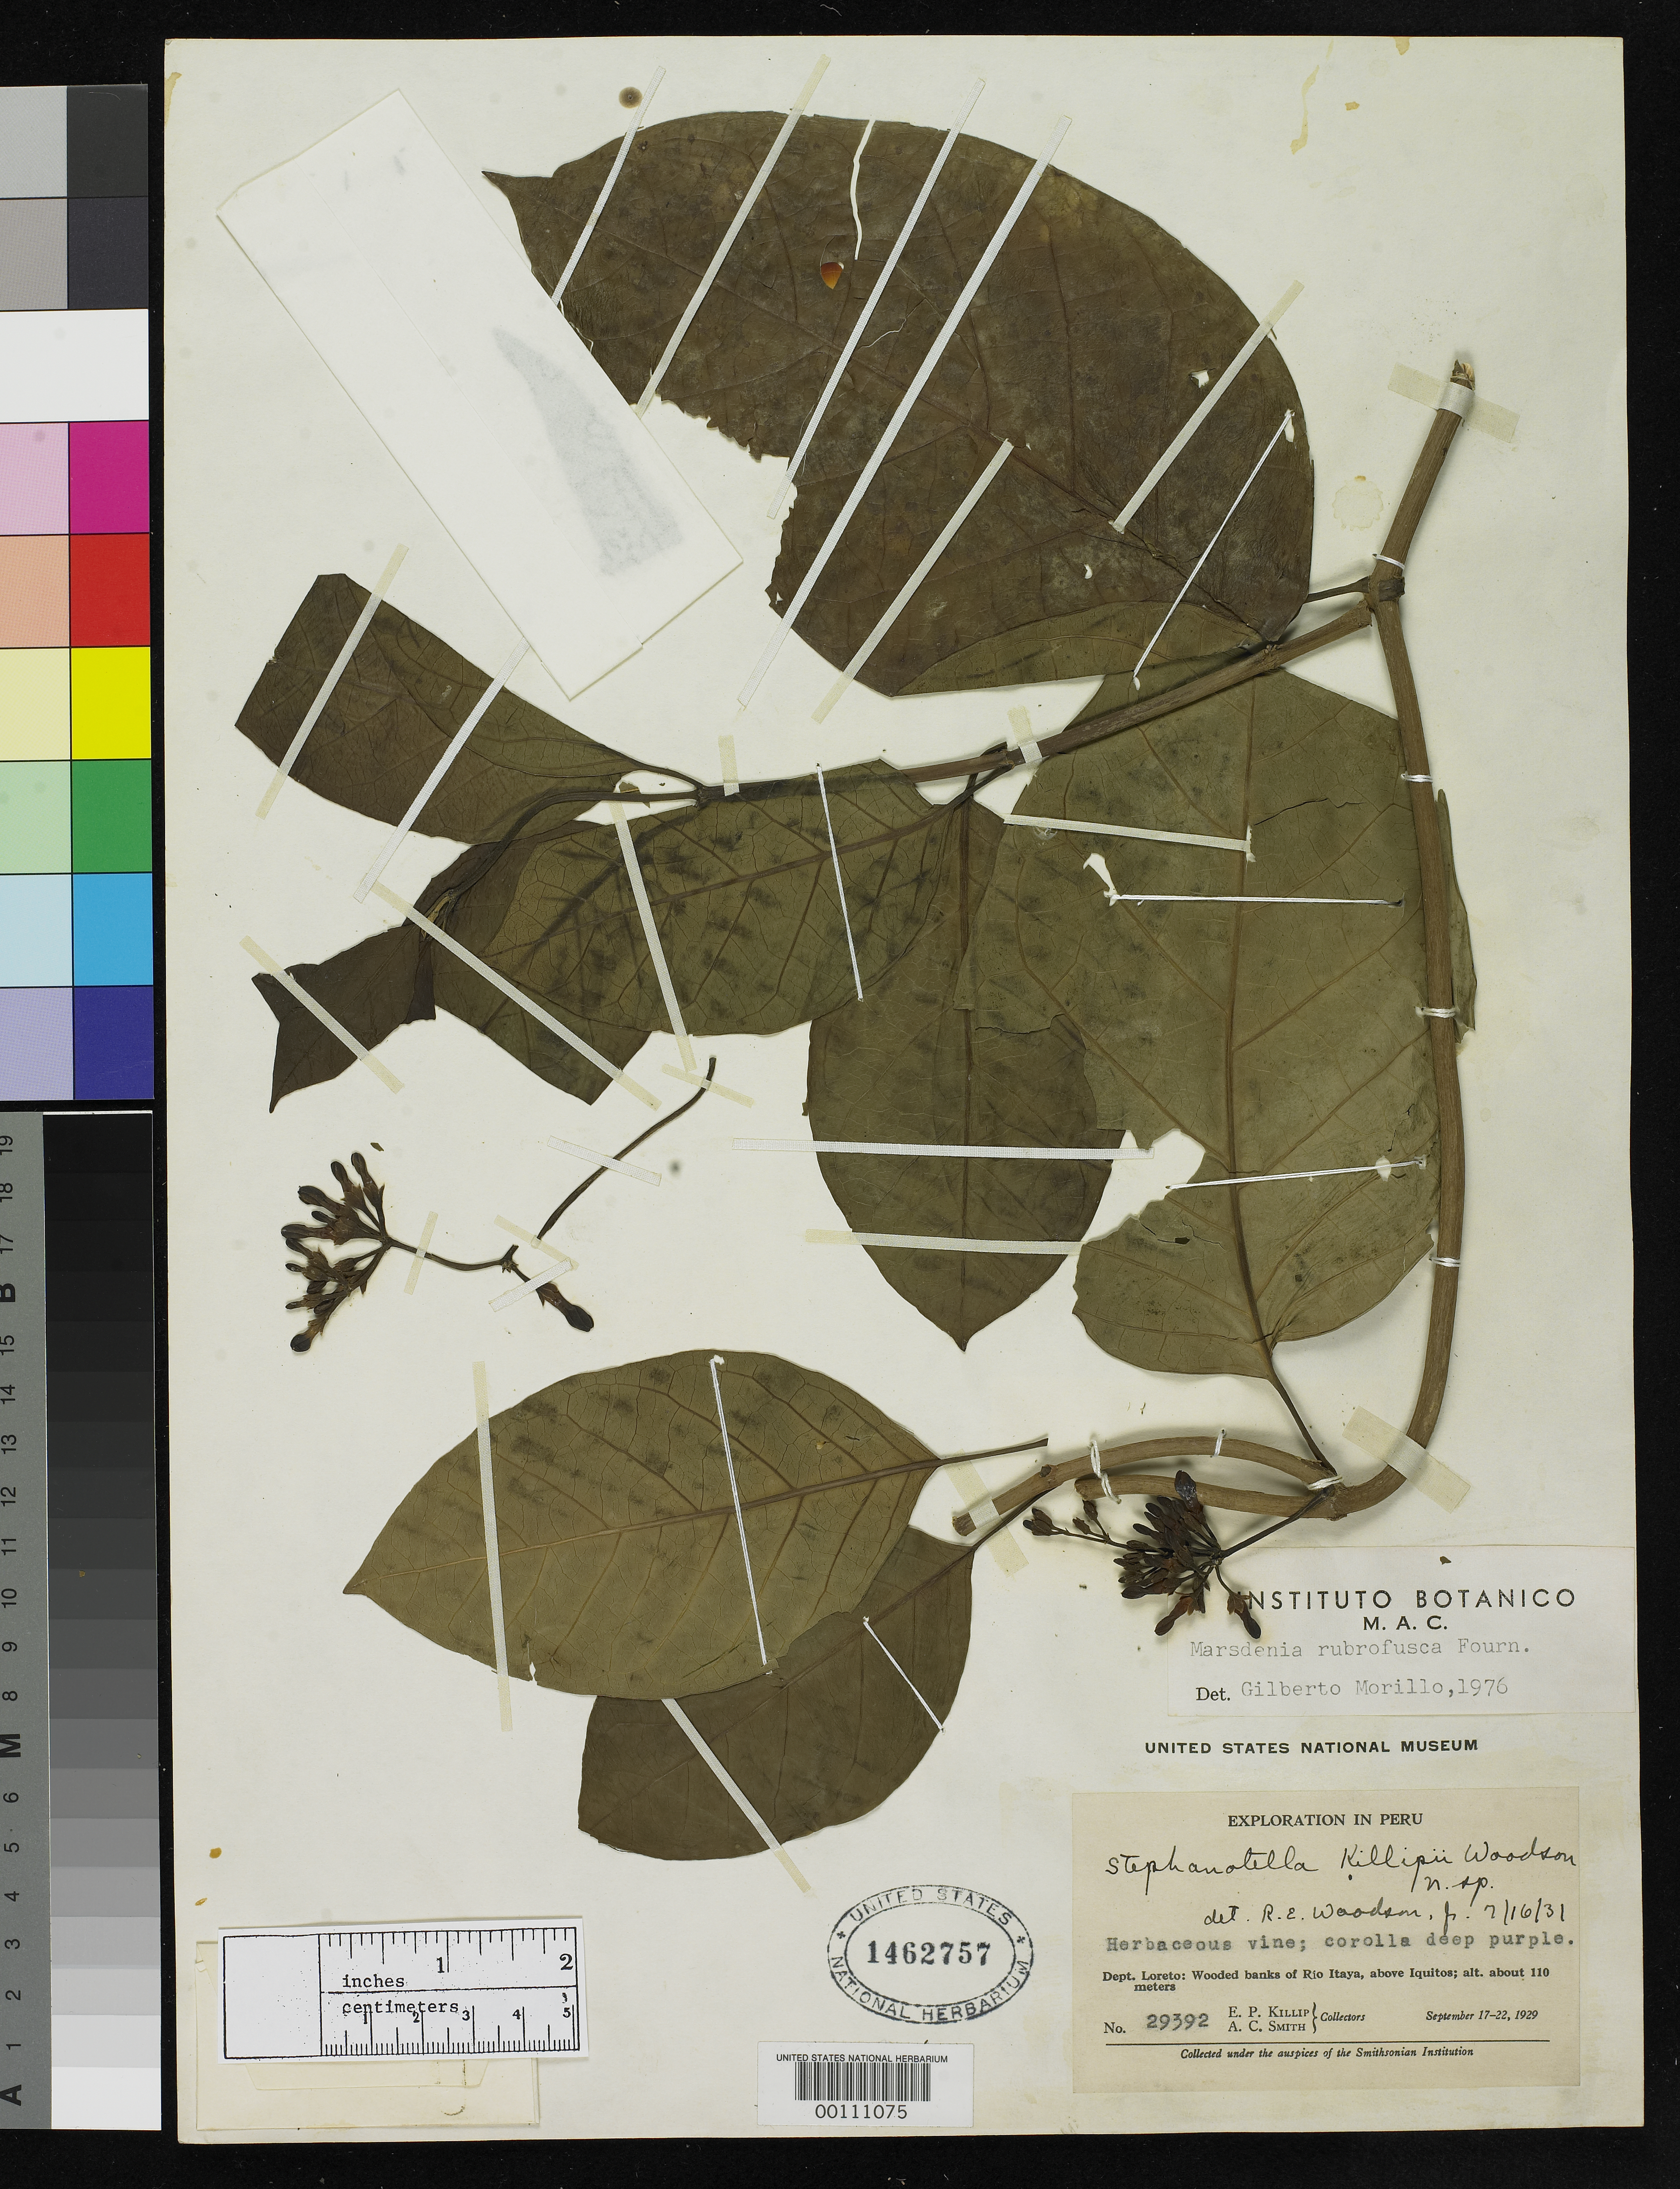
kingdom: Plantae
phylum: Tracheophyta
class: Magnoliopsida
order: Gentianales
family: Apocynaceae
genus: Stephanotella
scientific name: Stephanotella killipii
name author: Woodson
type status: Holotype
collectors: E. P. Killip & A. C. Smith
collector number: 29392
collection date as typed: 17 Sep 1929 to 22 Sep 1929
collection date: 1929-09-17/1929-09-22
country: Peru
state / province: Loreto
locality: Banks of Rio Itaya, above Iquitos.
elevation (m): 110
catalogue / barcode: US 1462757